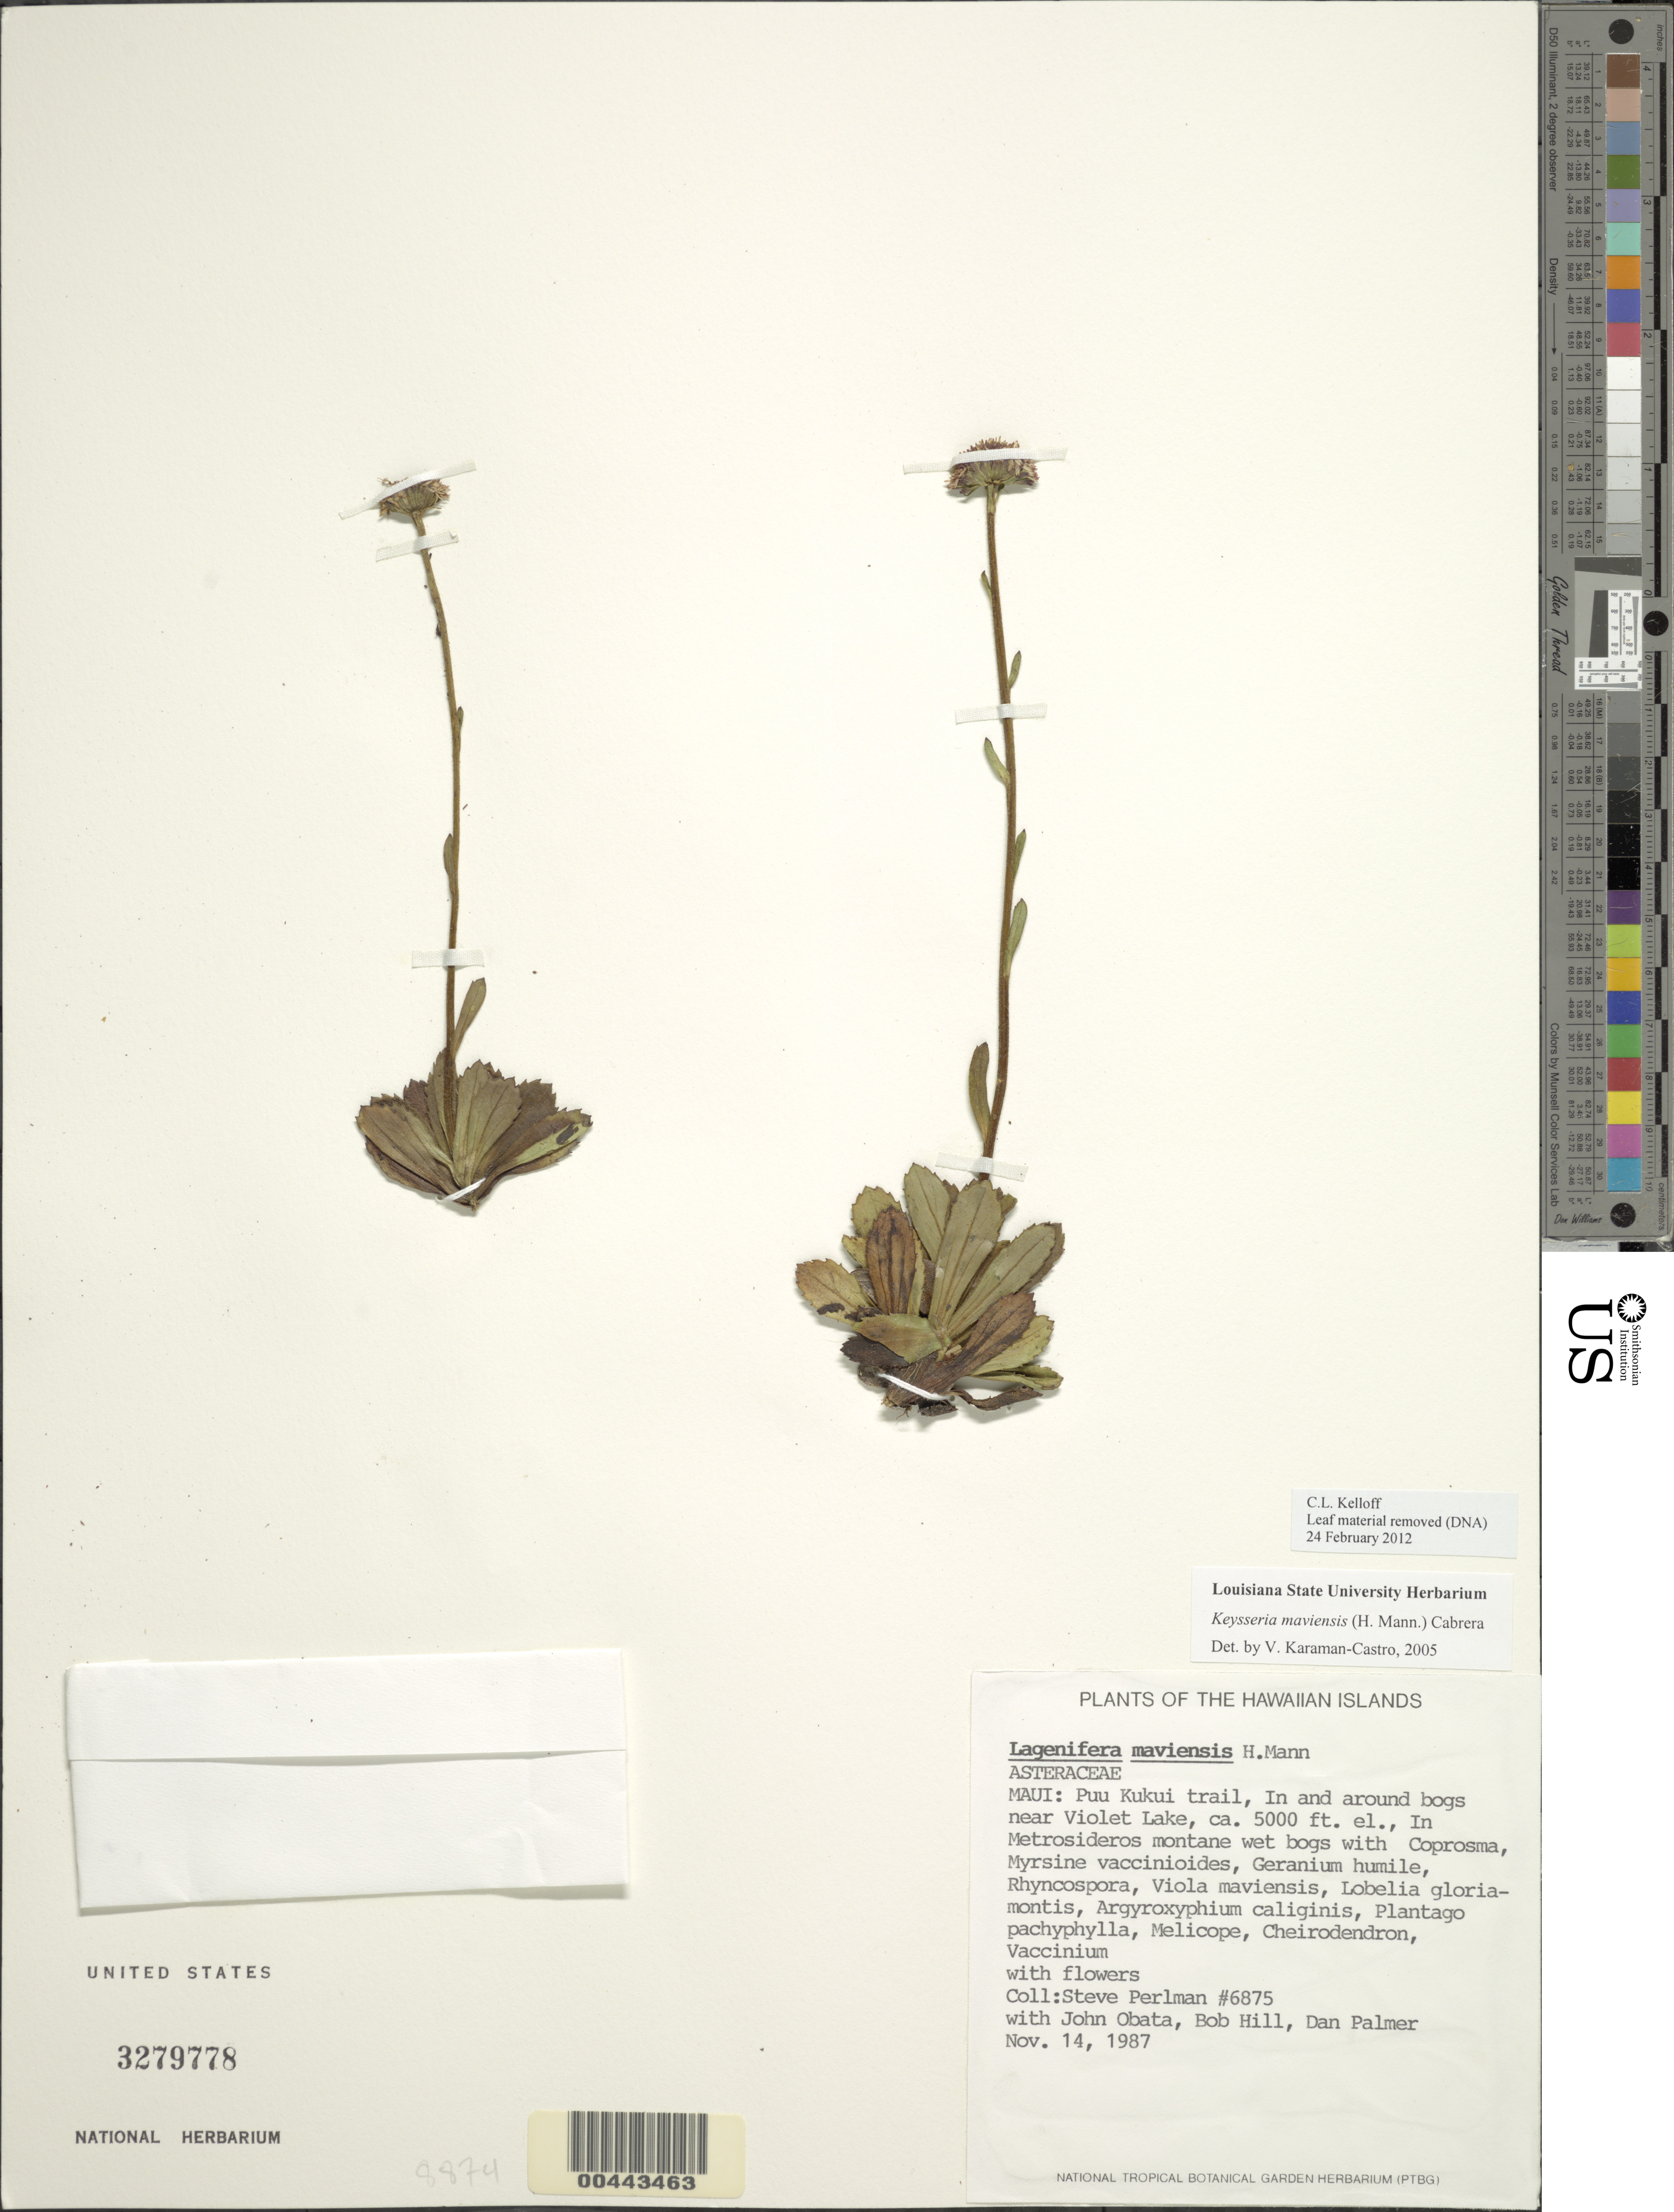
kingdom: Plantae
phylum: Tracheophyta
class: Magnoliopsida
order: Asterales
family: Asteraceae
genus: Keysseria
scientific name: Keysseria maviensis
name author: (H. Mann) Cabrera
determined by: Karaman-Castro, V.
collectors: S. P. Perlman, J. Obata, B. Hill & D. Palmer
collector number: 6875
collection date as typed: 14 Nov 1987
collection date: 1987-11-14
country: United States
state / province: Hawaii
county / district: Maui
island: Maui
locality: Puu Kukui trail, in and around bogs near Violet Lake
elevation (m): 1524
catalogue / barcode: US 3279778